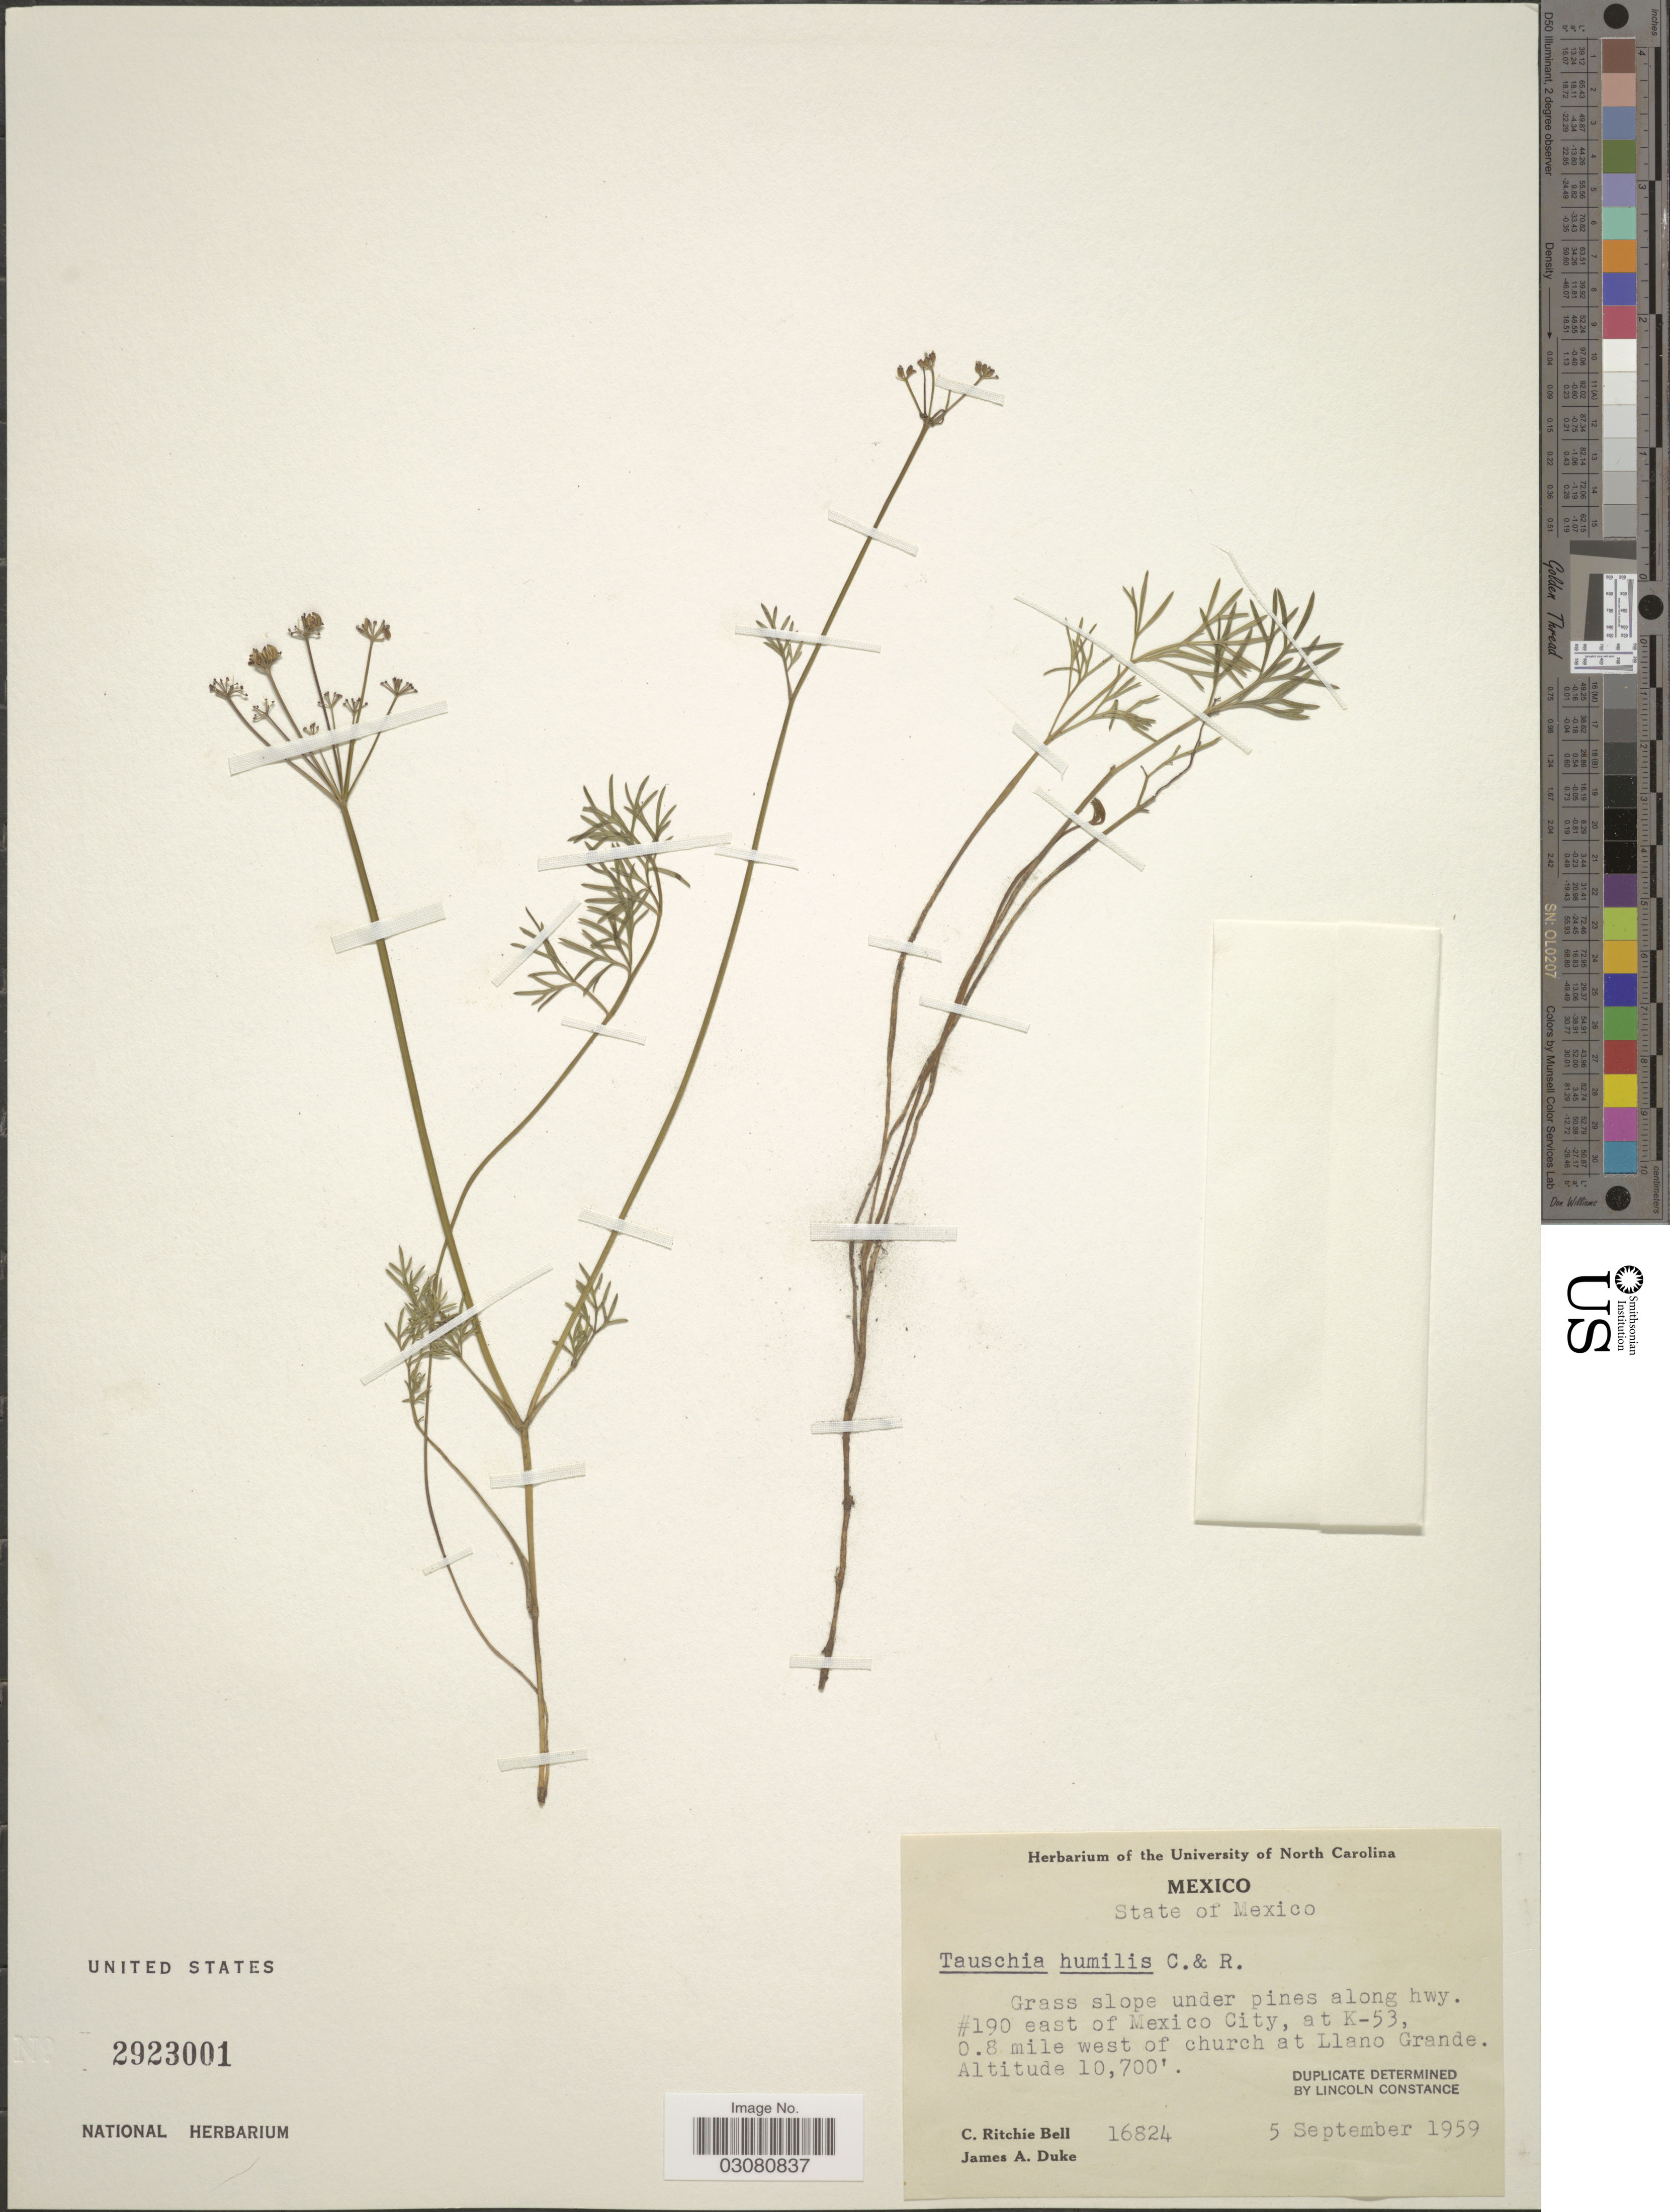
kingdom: Plantae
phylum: Tracheophyta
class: Magnoliopsida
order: Apiales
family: Apiaceae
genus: Tauschia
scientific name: Tauschia humilis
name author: J.M. Coult. & Rose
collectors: C. R. Bell & J. A. Duke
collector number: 16824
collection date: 1959-09-05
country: Mexico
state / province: México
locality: Grass slope under pines along hwy. #190 east of Mexico City, at K-53, 0.8 mile west of church at LLano Grande.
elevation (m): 3261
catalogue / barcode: US 2923001